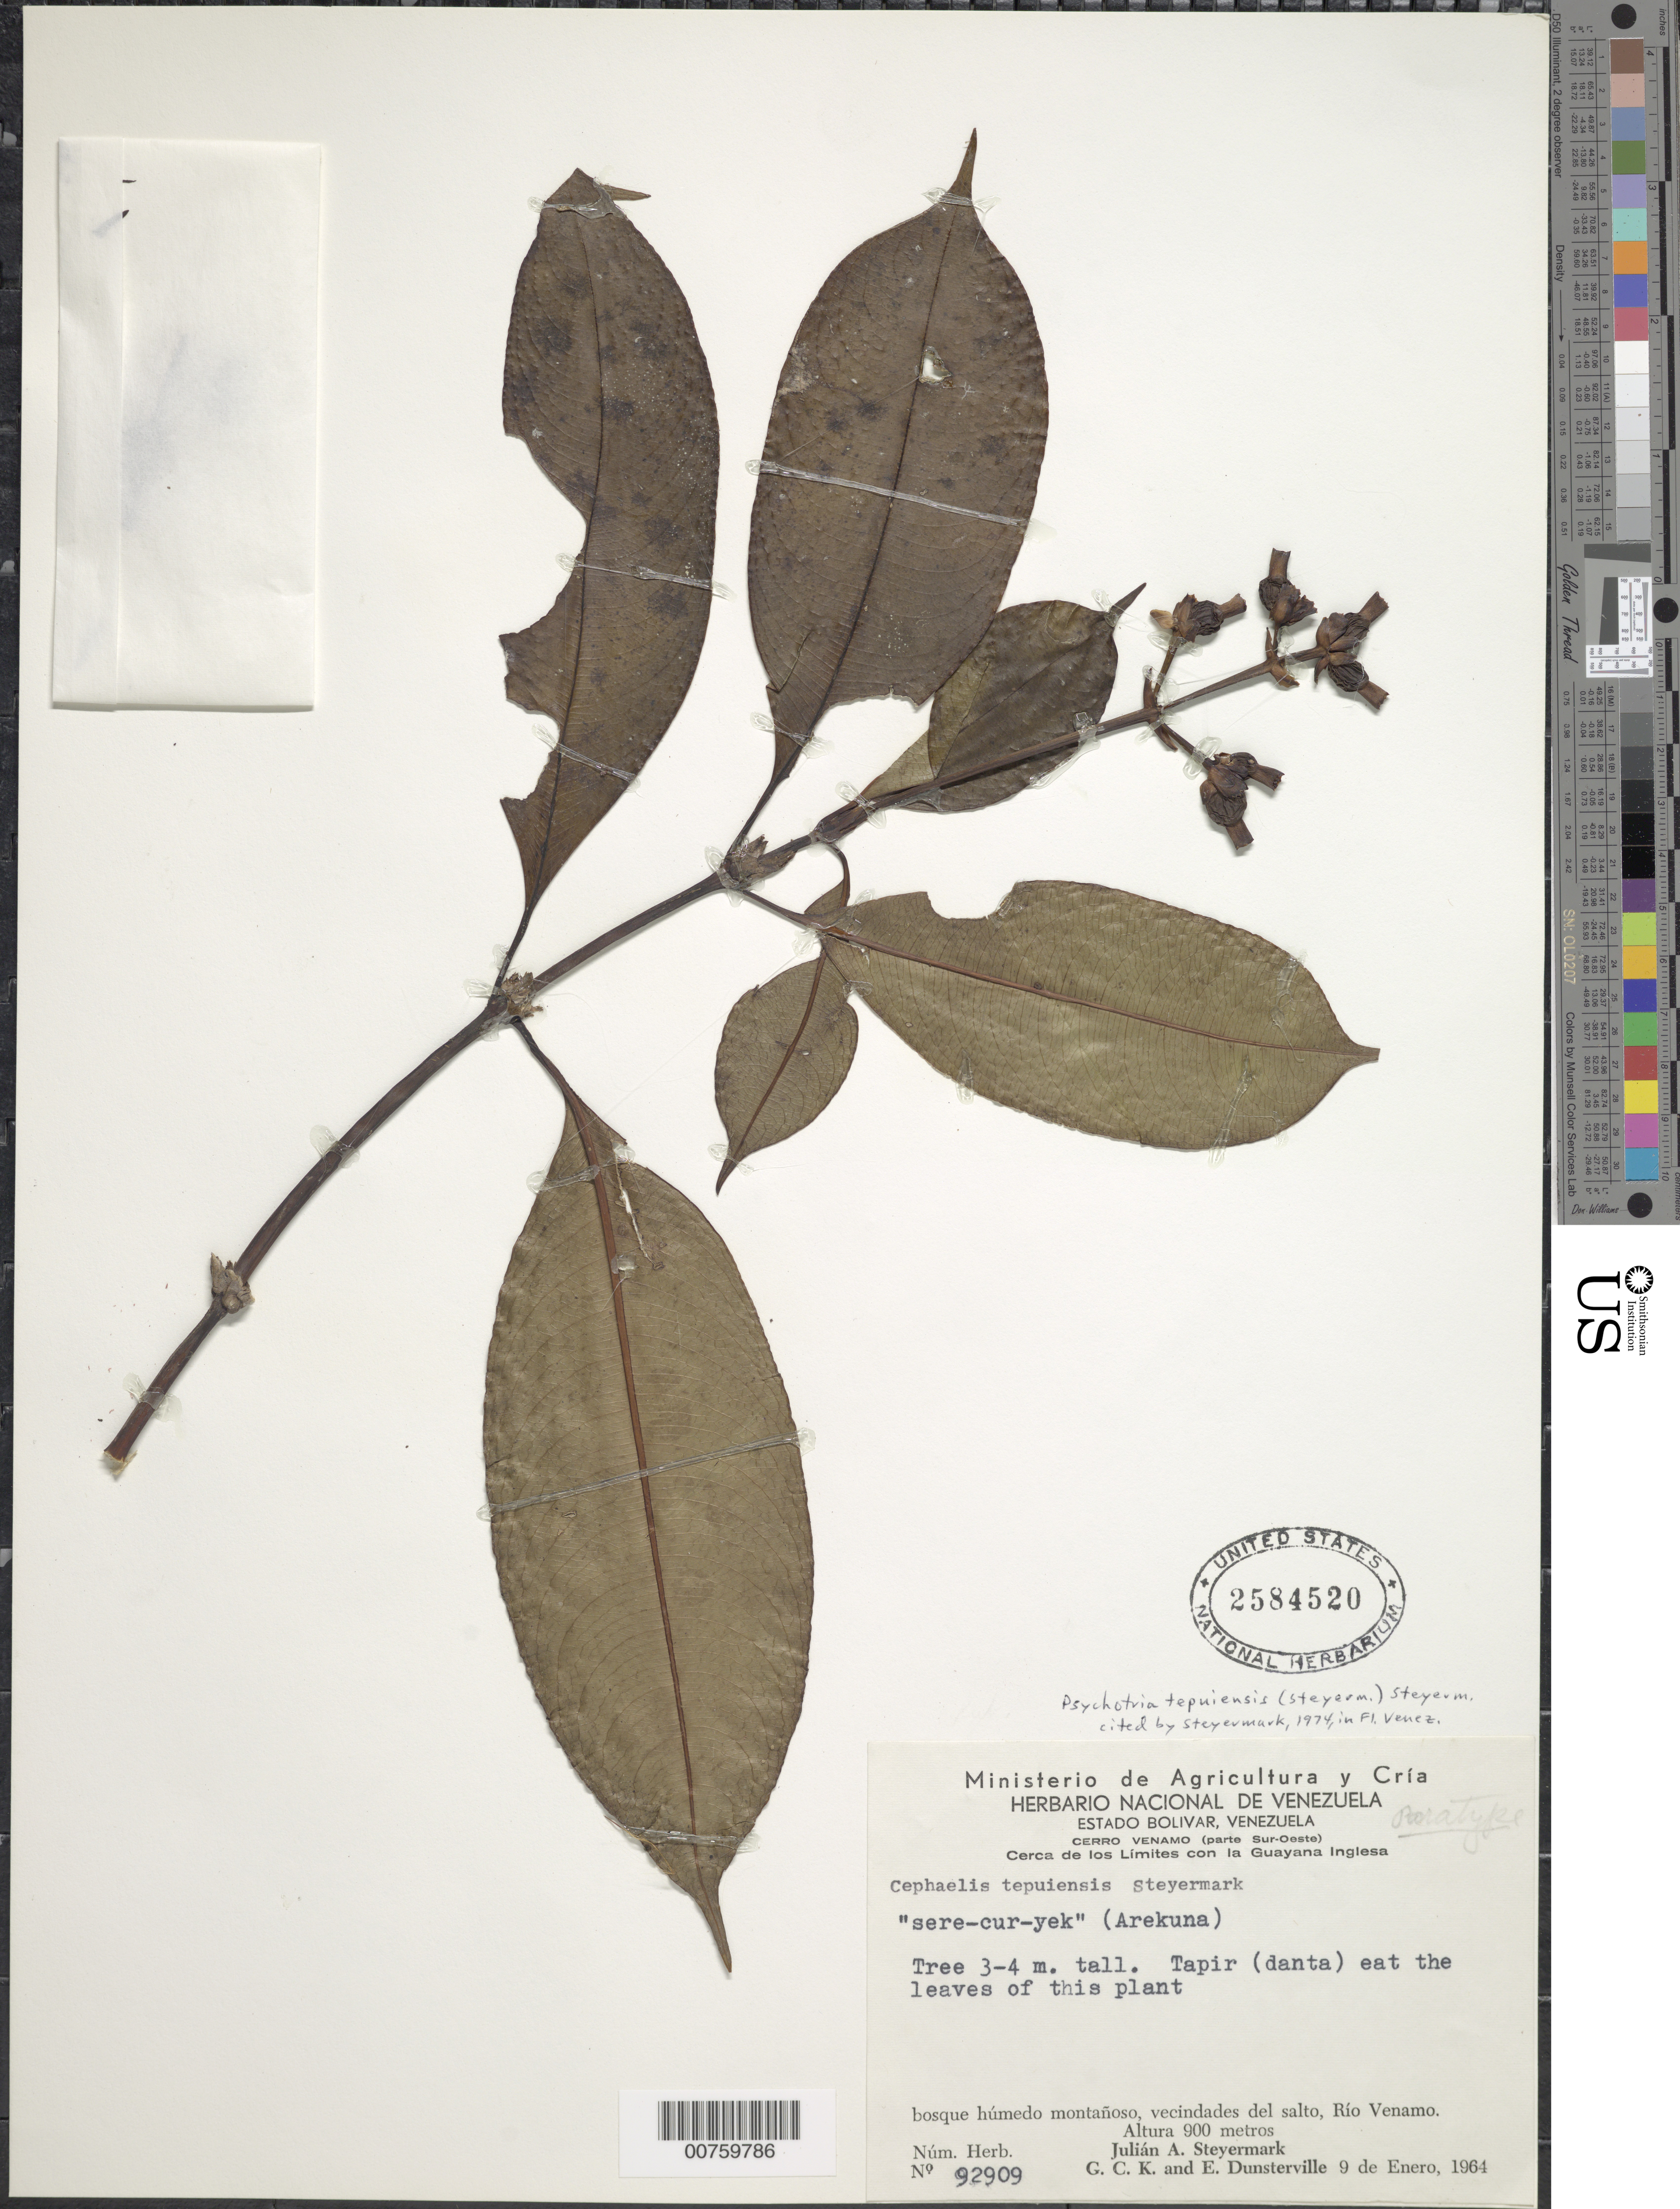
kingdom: Plantae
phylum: Tracheophyta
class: Magnoliopsida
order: Gentianales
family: Rubiaceae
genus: Psychotria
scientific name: Psychotria tepuiensis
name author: (Steyerm.) Steyerm.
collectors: J. Steyermark, G. C. K. Dunsterville & E. Dunsterville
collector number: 92909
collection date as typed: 9-Jan-64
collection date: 1964-01-09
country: Venezuela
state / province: Bolívar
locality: Cerro Venamo (parte Sur-Oeste), Río Venamo, vecindades del salto, cerca de los límites con la Guayana Inglesa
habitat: Bosque humedo montanoso, vec del salto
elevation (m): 900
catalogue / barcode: US 2584520